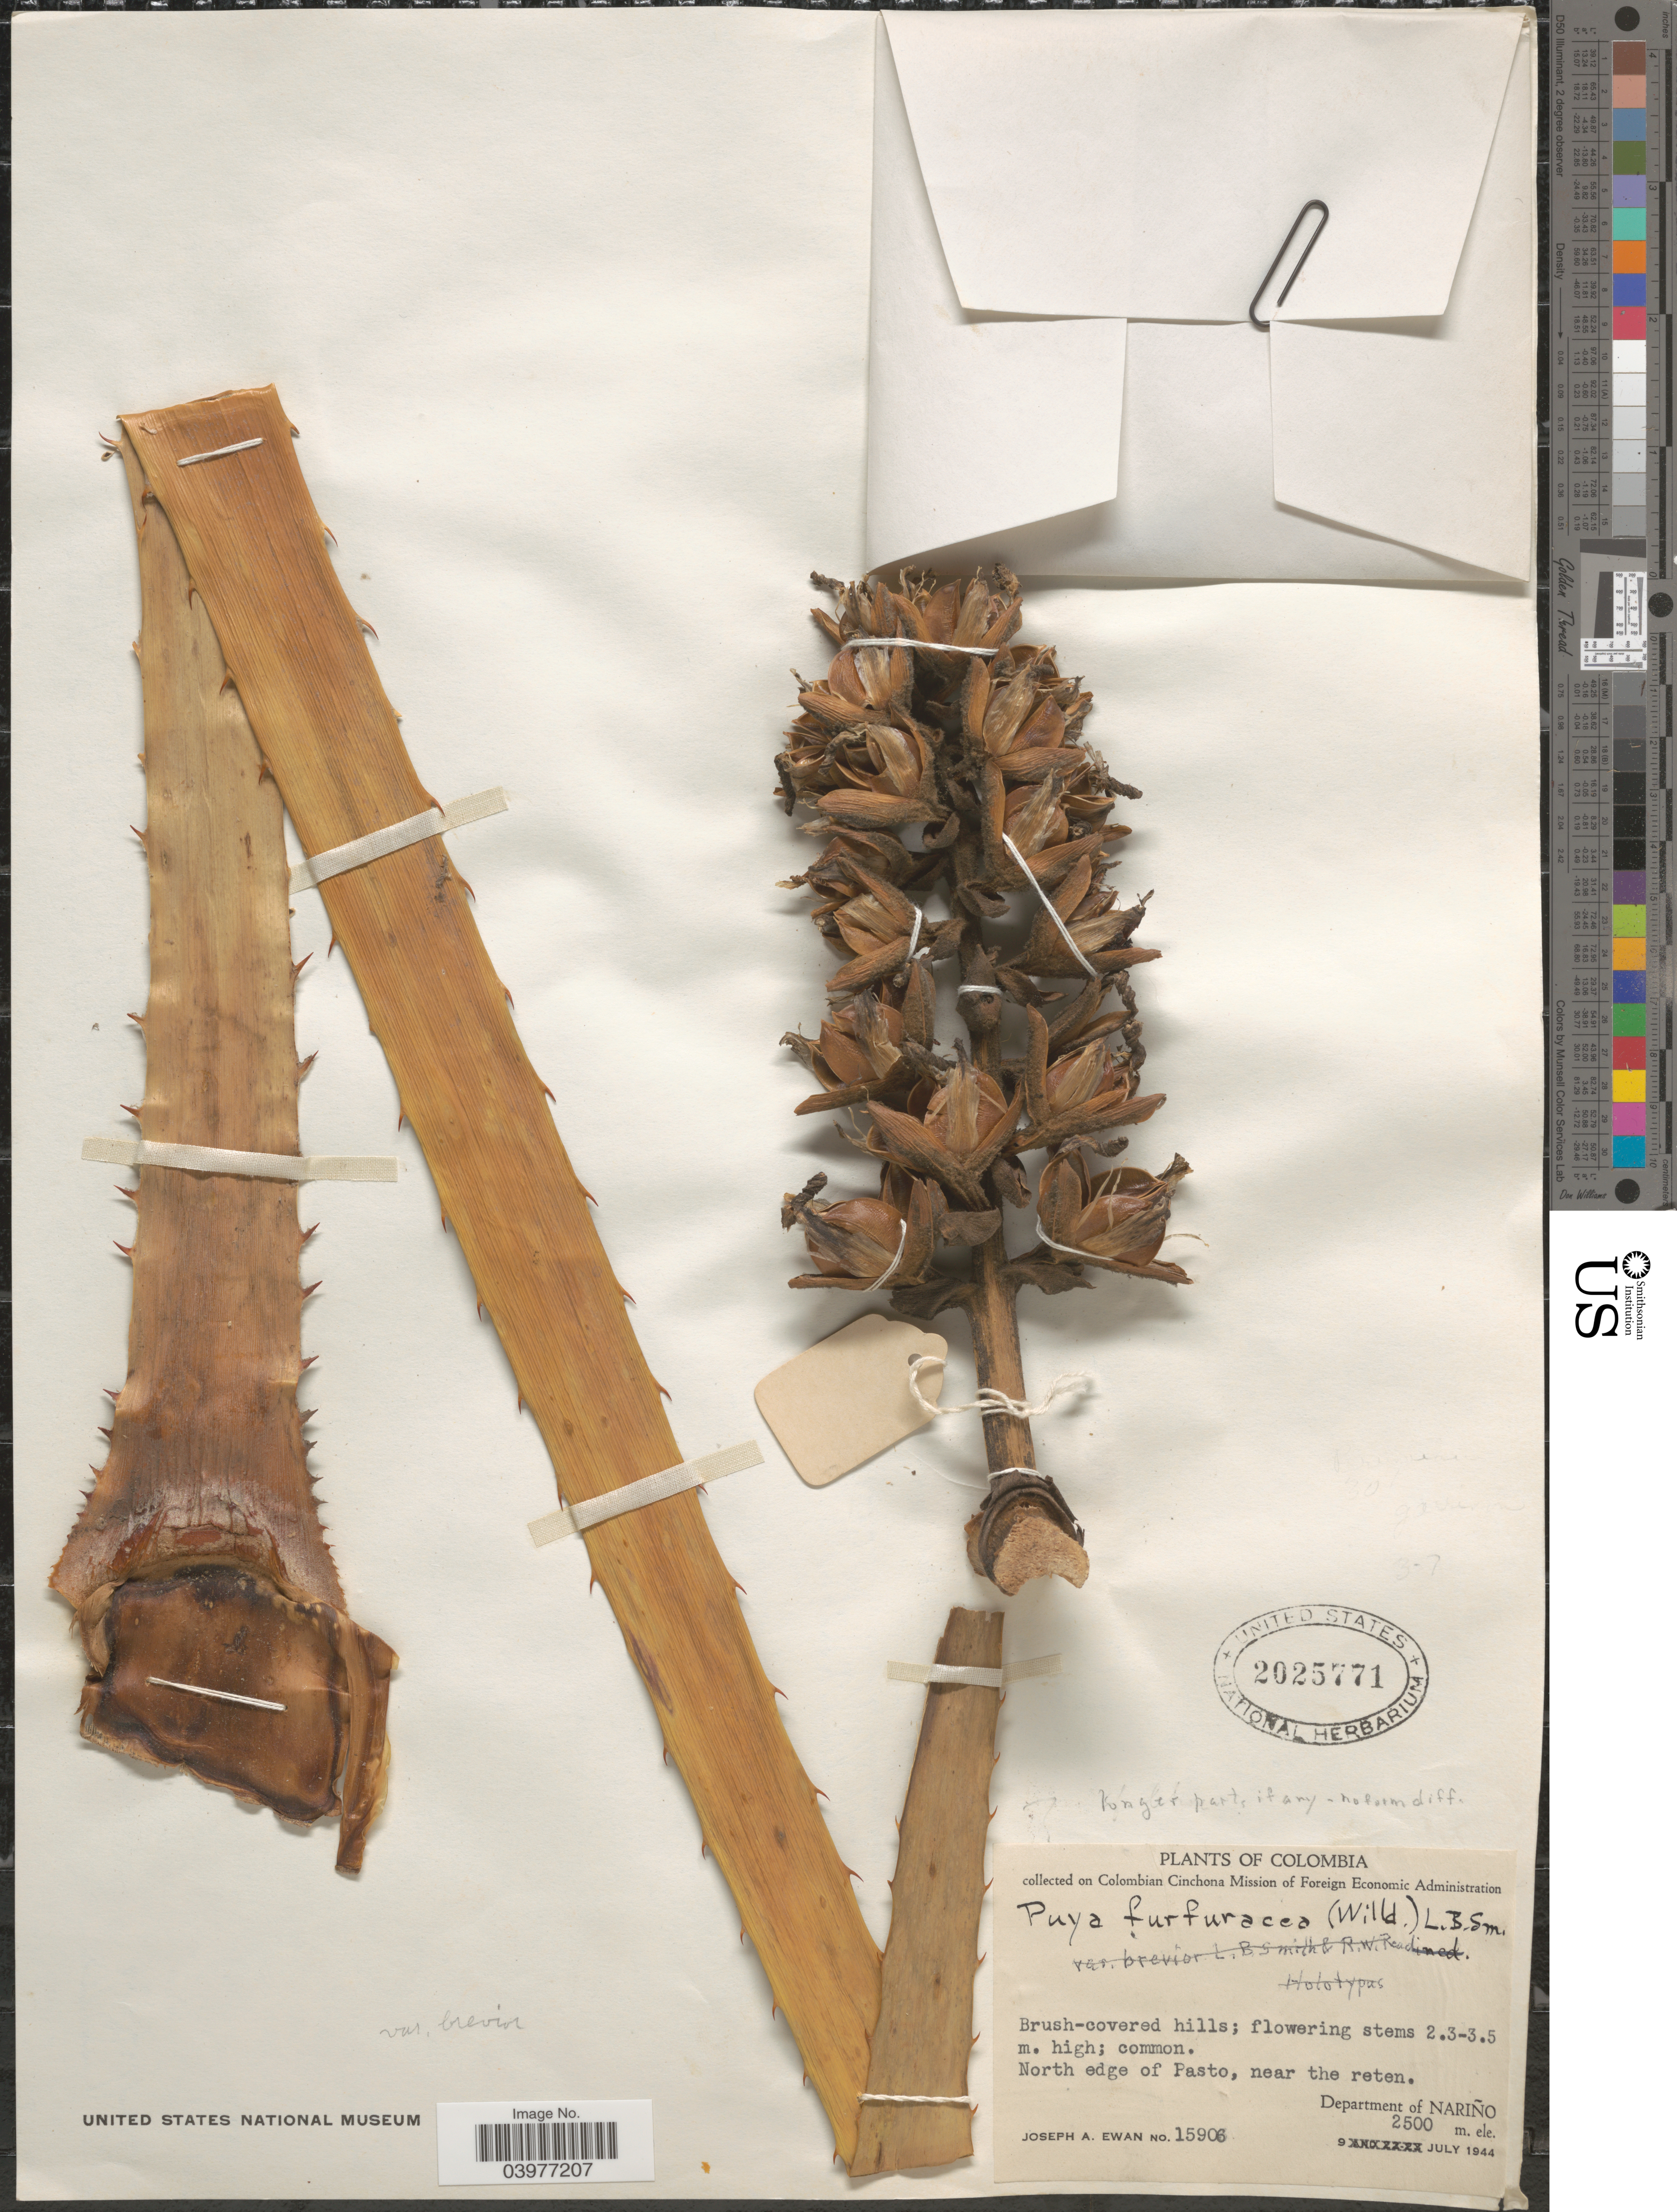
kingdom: Plantae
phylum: Tracheophyta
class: Liliopsida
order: Poales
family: Bromeliaceae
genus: Puya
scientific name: Puya furfuracea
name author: (Willd.) L.B. Sm.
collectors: J. A. Ewan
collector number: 15906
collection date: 1944-07-09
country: Colombia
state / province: Nariño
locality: North edge of Pasto, near the reten. Department of Nariño.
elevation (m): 2500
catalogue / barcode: US 2025771